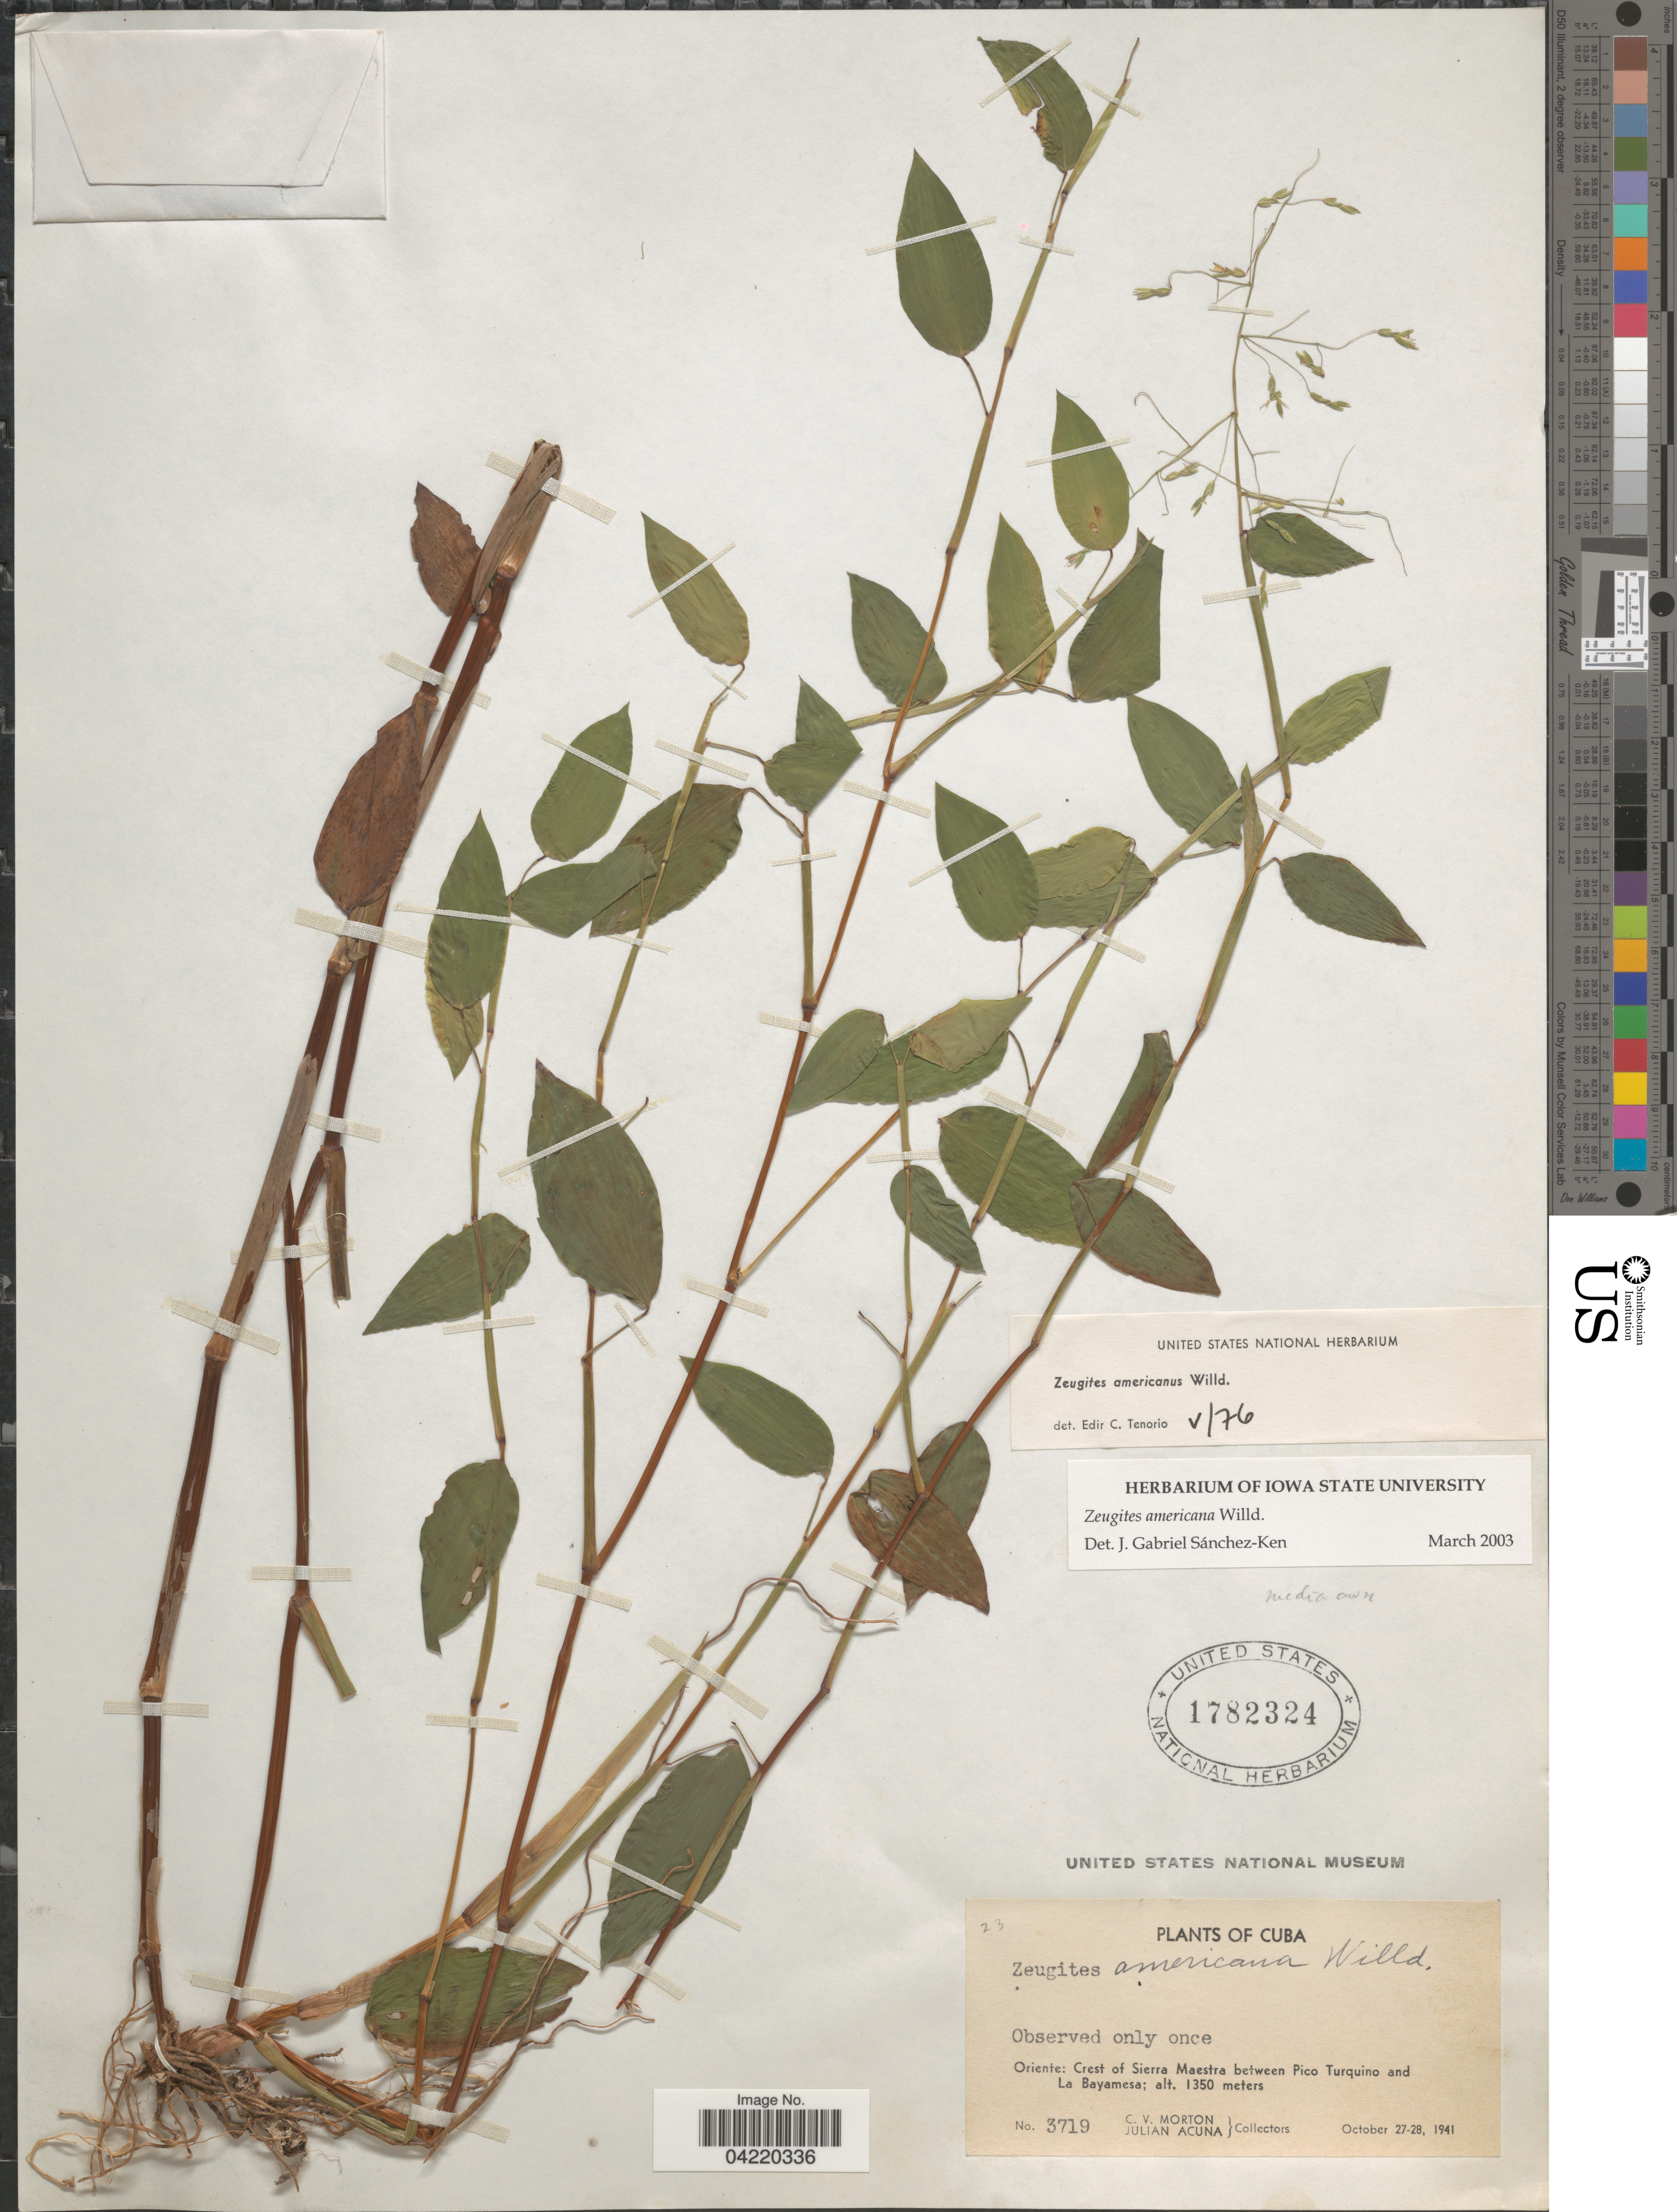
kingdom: Plantae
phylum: Tracheophyta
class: Liliopsida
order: Poales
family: Poaceae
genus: Zeugites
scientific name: Zeugites americanus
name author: Willd.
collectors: C. V. Morton & R. Acuña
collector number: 3719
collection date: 1941-10-27/1941-10-28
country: Cuba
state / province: Oriente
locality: Crest of Sierra Maestra between Pico Turquino and La Bayamesa.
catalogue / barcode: US 1782324